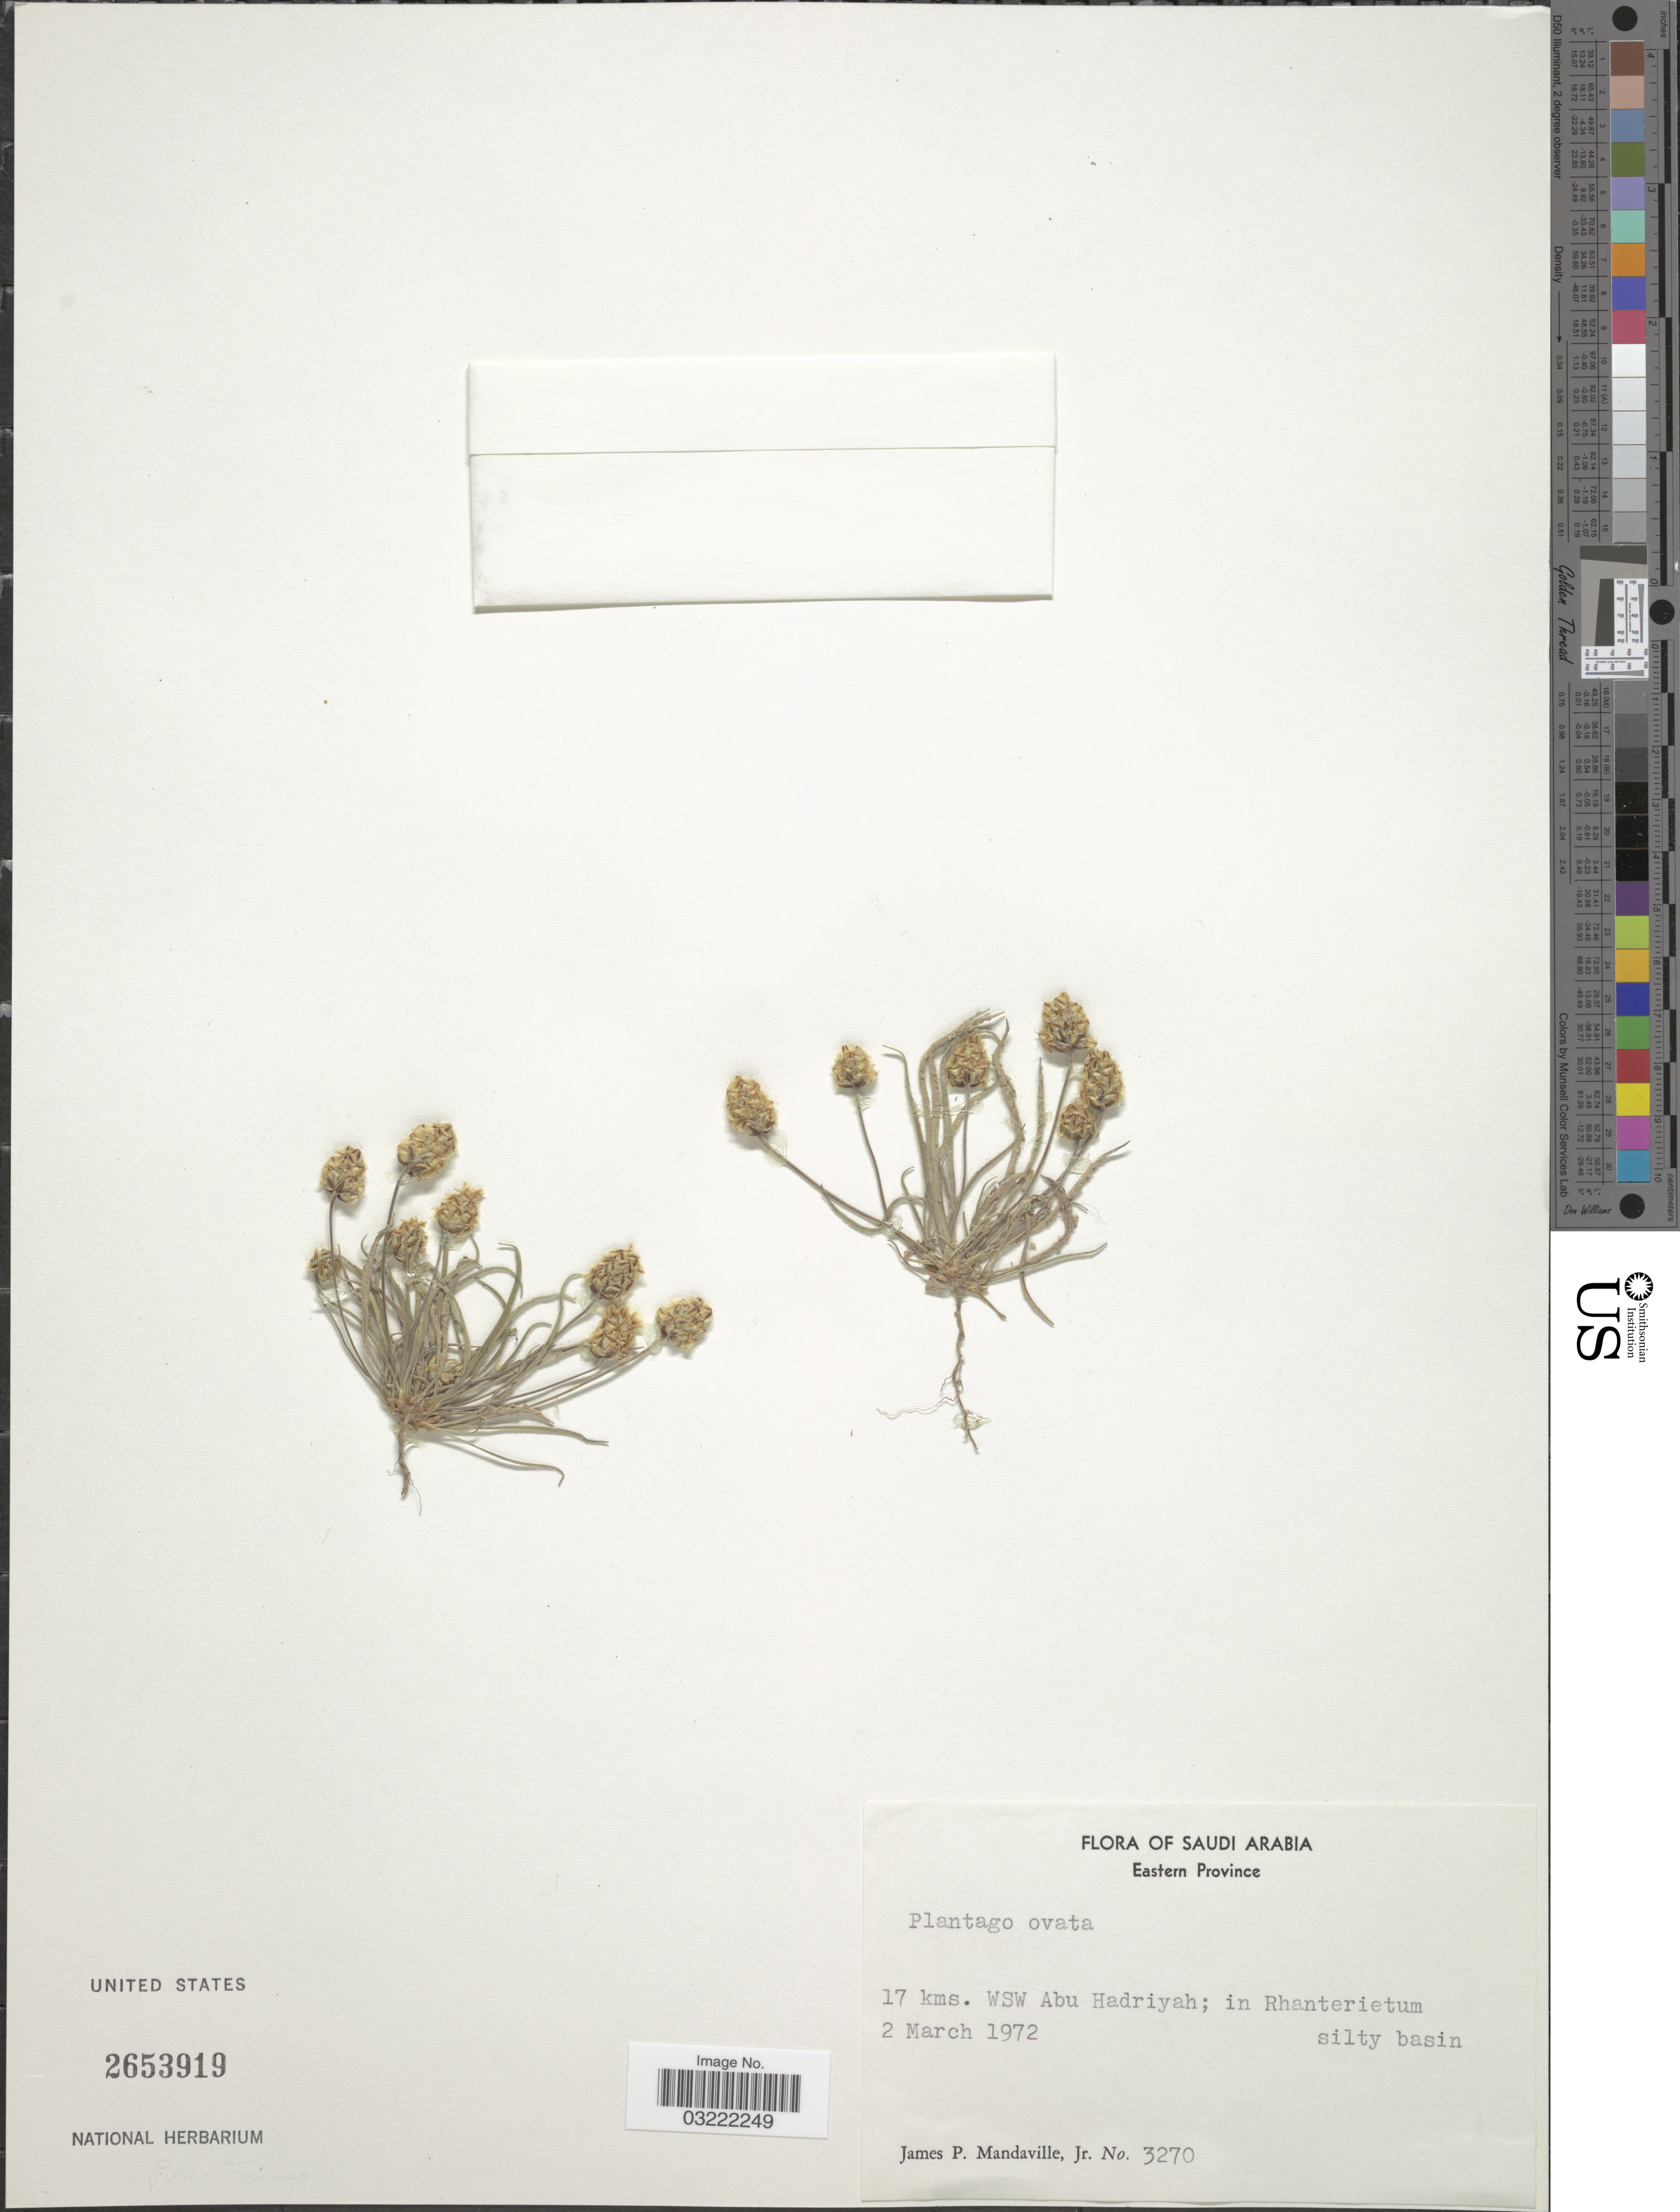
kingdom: Plantae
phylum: Tracheophyta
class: Magnoliopsida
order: Lamiales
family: Plantaginaceae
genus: Plantago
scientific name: Plantago ovata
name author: Forssk.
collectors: J. Mandaville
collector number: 3270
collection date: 1972-03-02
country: Saudi Arabia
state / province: Ash Sharqiyah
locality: Eastern Province. 17 kms. WSW Abu Hadriyah.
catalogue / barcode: US 2653919